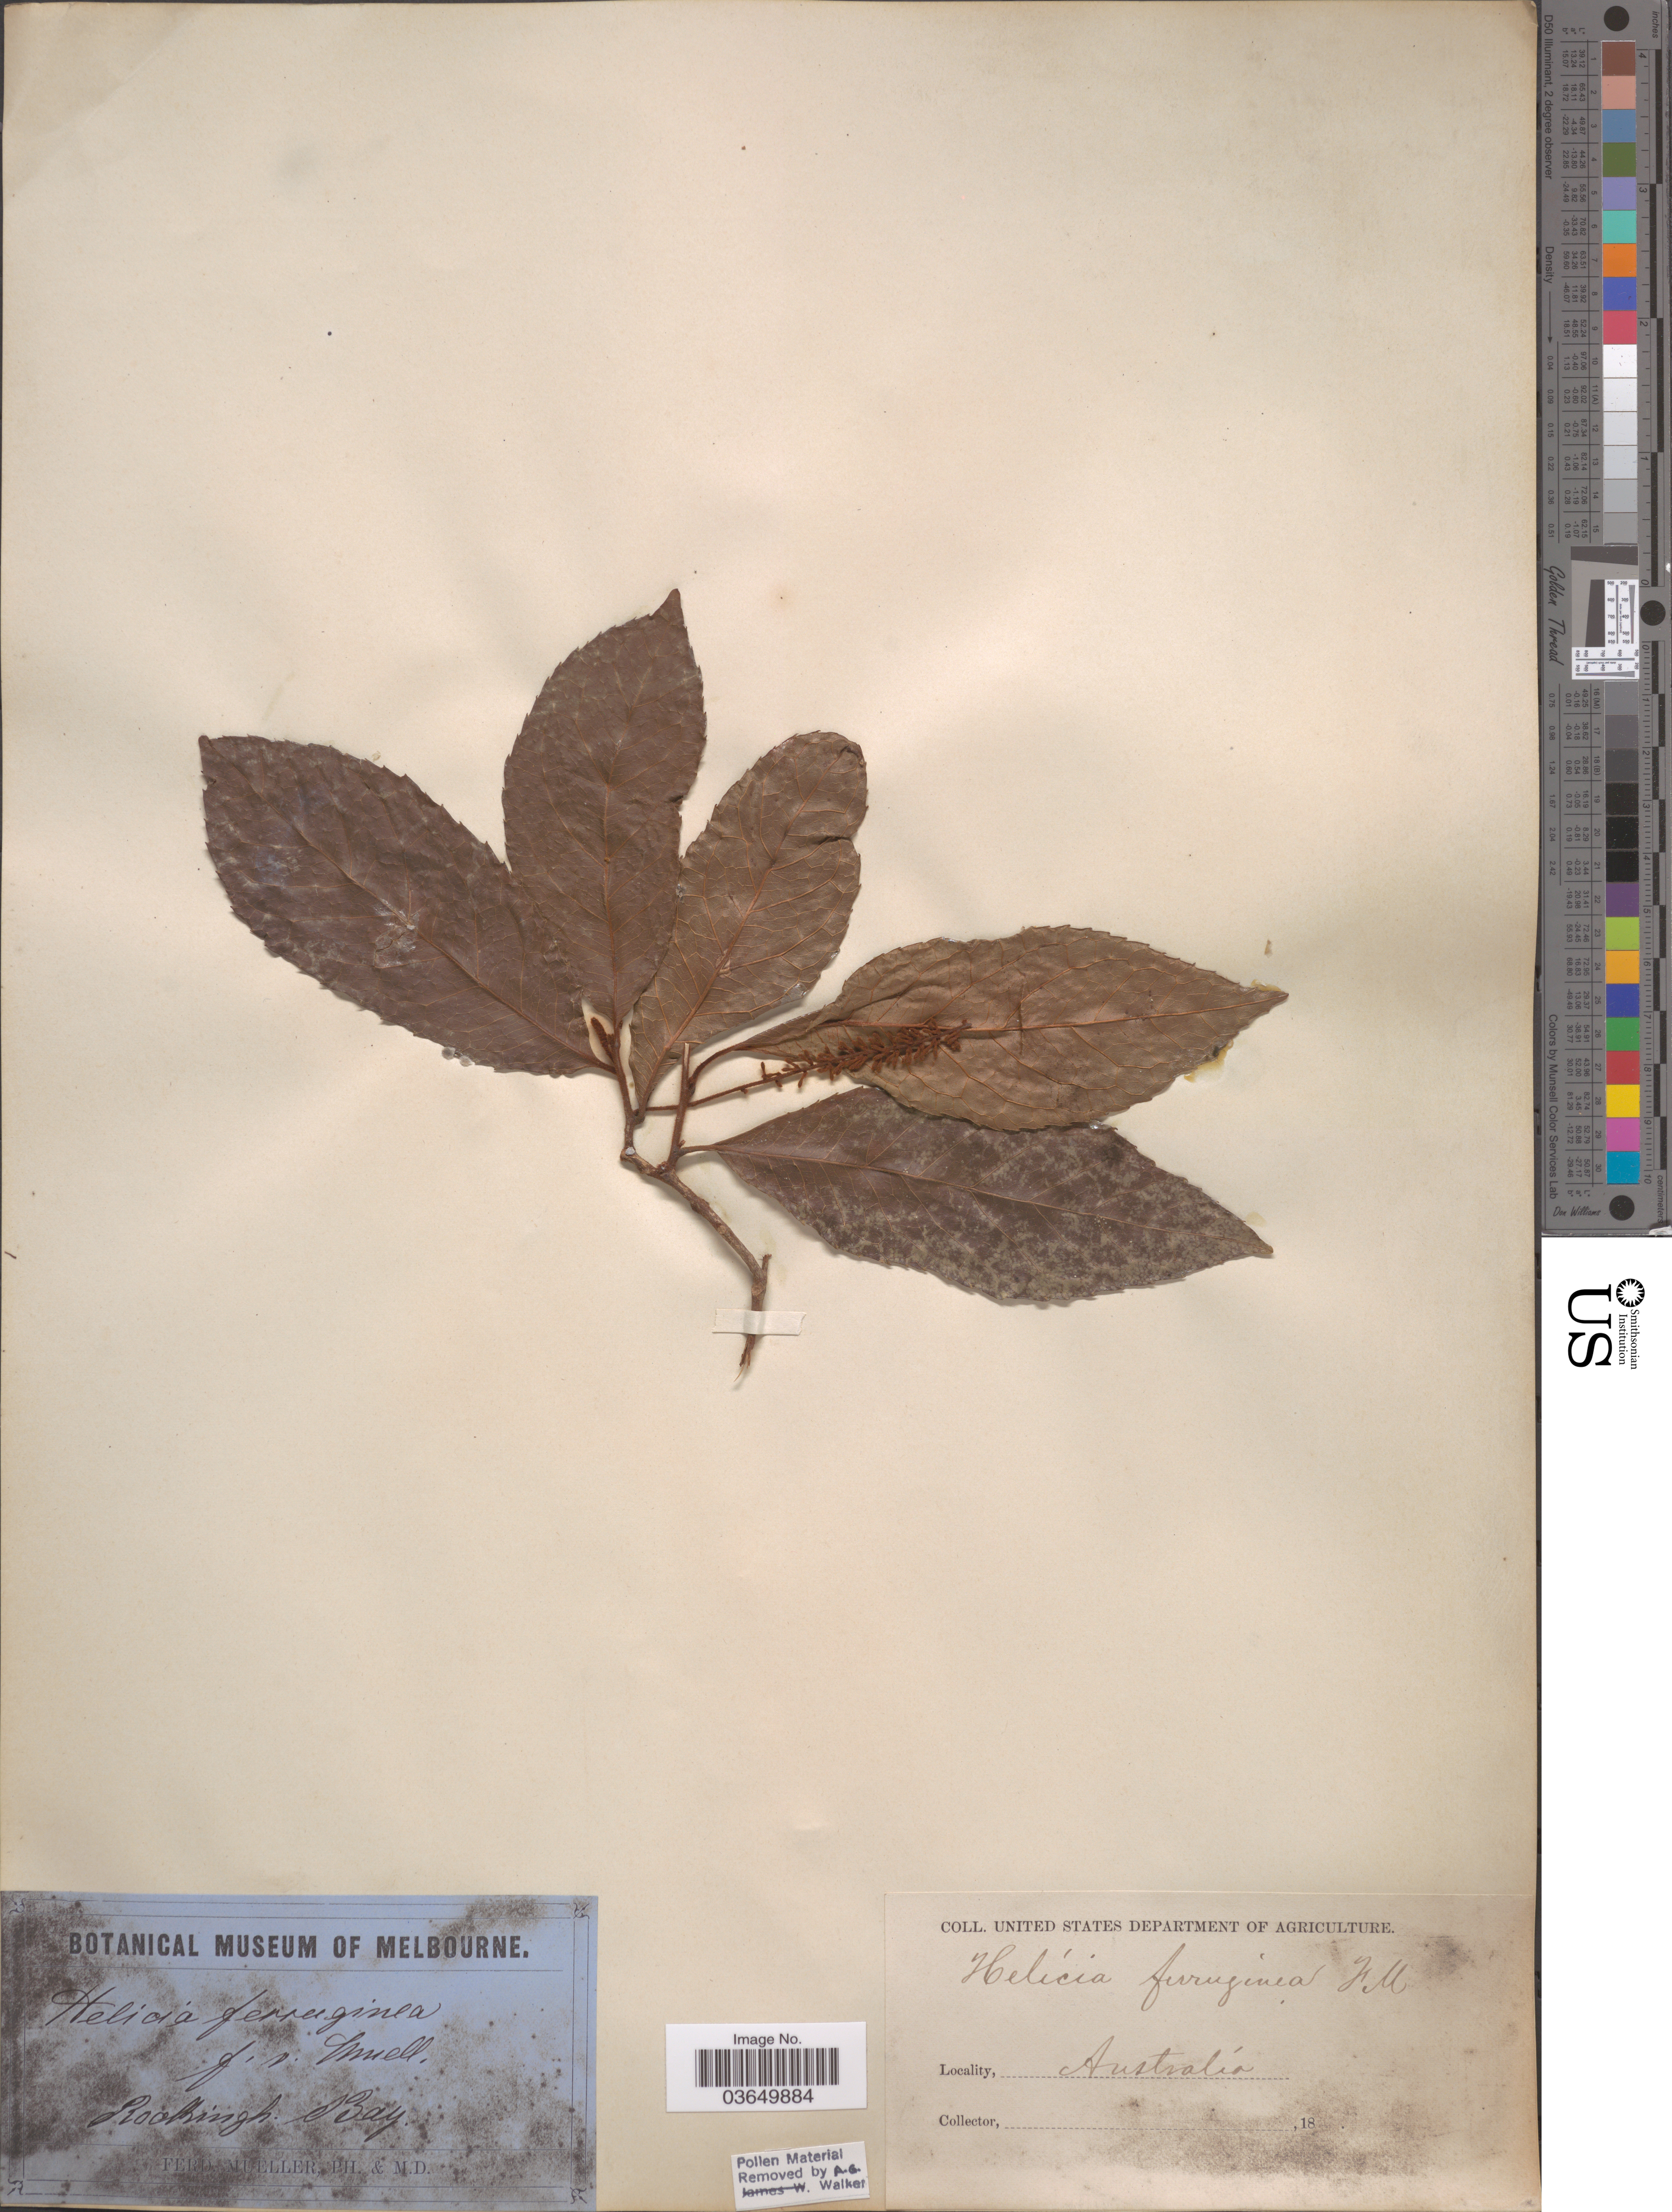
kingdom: Plantae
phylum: Tracheophyta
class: Magnoliopsida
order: Proteales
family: Proteaceae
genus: Helicia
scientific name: Helicia ferruginea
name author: F. Muell.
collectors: F. Mueller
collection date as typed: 18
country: Australia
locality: Rockingh. Bay.